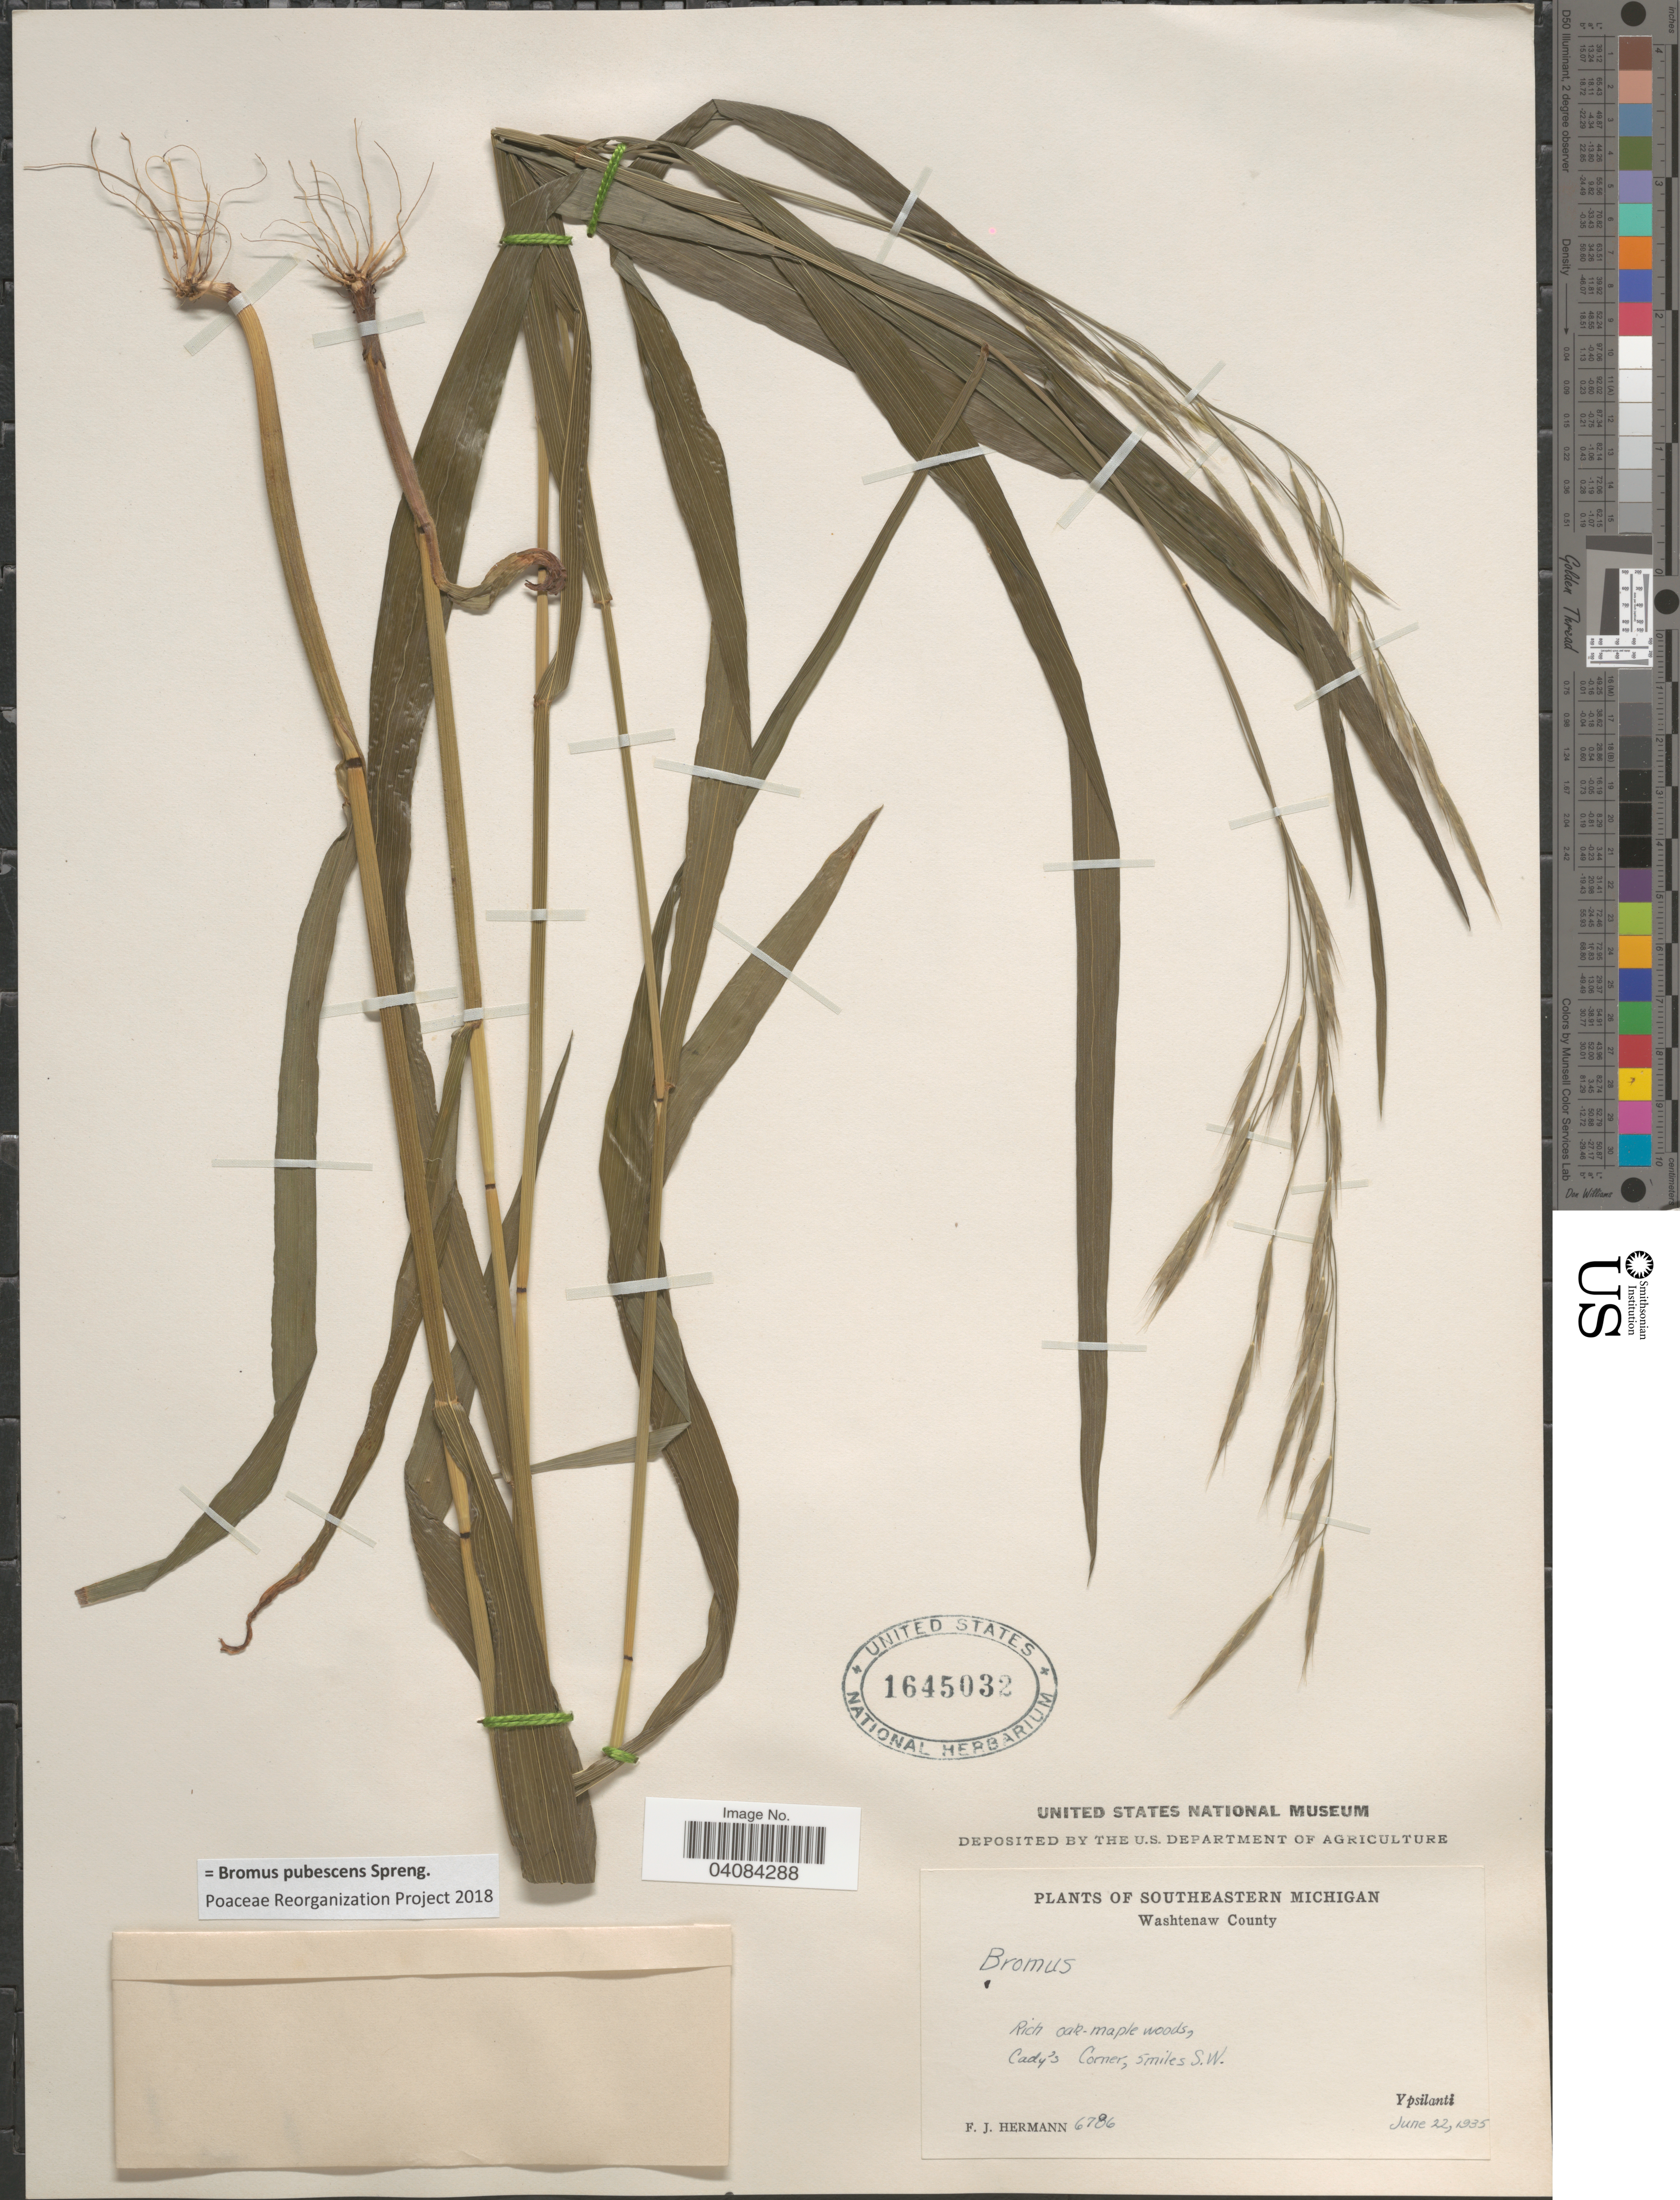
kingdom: Plantae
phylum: Tracheophyta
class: Liliopsida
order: Poales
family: Poaceae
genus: Bromus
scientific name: Bromus pubescens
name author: Muhl. ex Willd.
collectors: F. J. Hermann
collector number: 6786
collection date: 1935-06-22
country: United States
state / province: Michigan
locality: Southeastern Michigan. Washtenaw County. Cady's Corner, 5 miles S.W. Ypsilanti.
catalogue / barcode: US 1645032